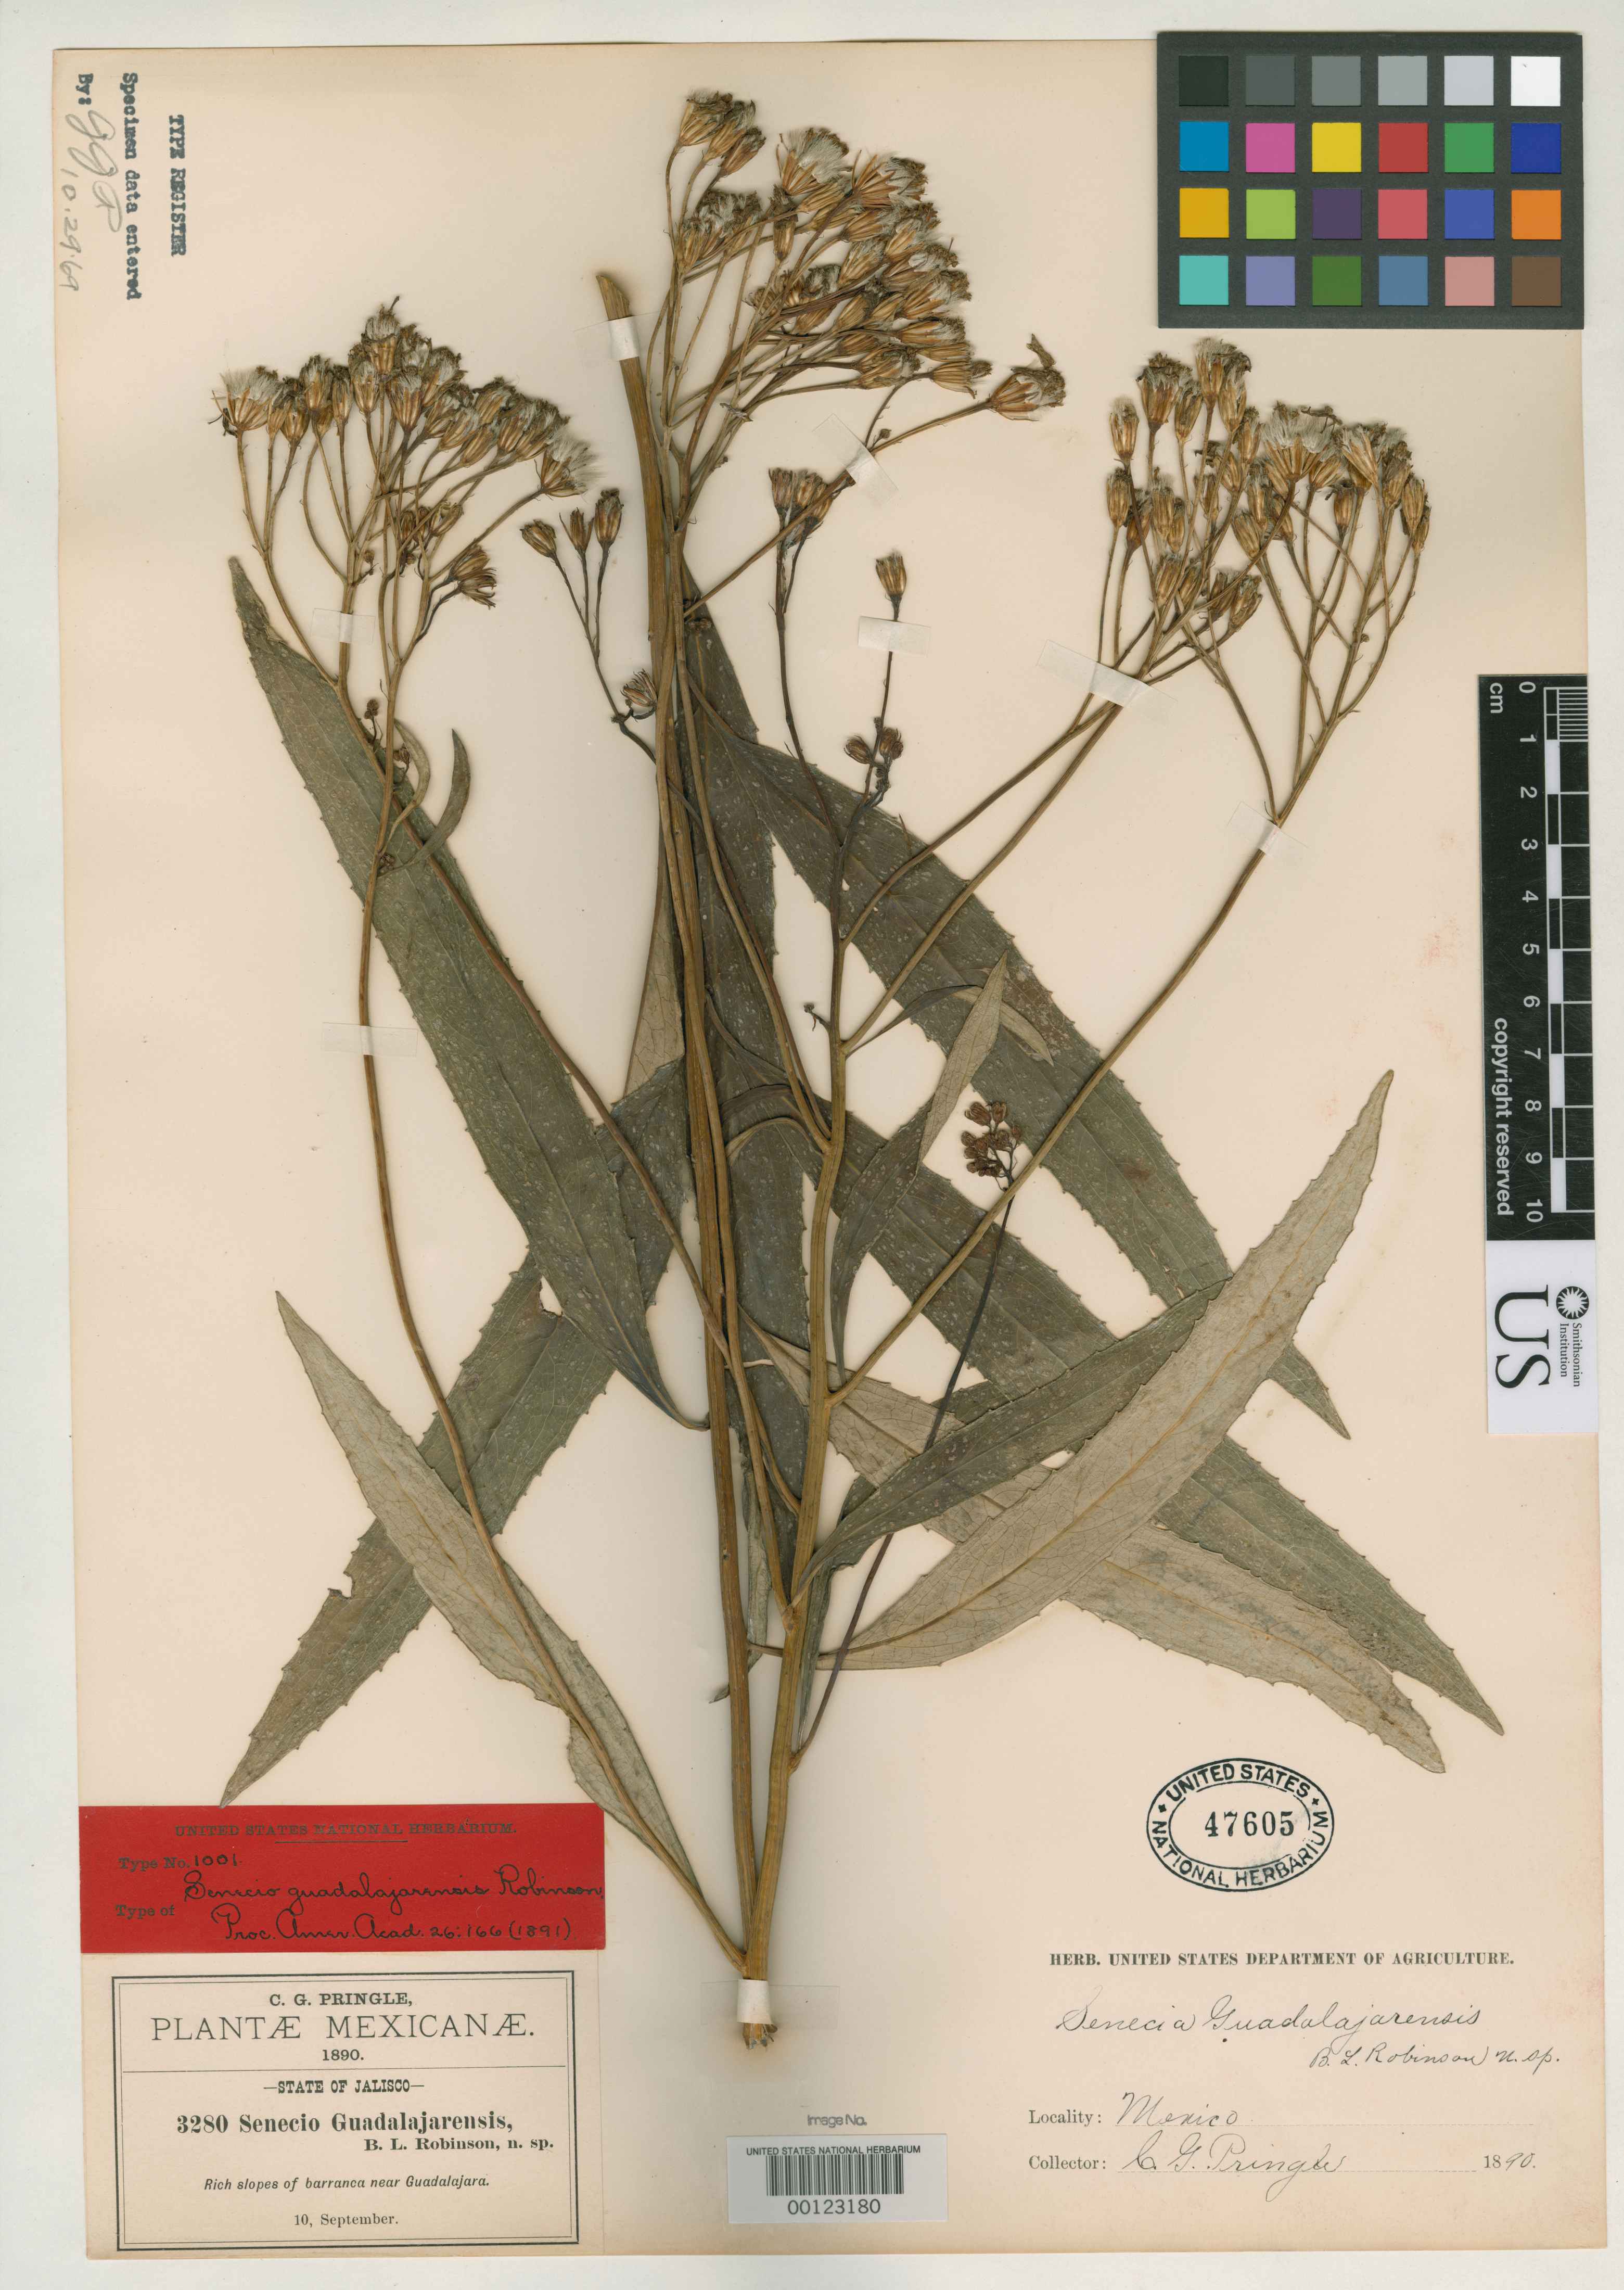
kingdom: Plantae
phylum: Tracheophyta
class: Magnoliopsida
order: Asterales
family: Asteraceae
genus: Senecio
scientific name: Senecio guadalajarensis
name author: B.L. Rob.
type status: Isotype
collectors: C. G. Pringle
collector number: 3280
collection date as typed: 10 Sep 1890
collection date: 1890-09-10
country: Mexico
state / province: Jalisco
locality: Slopes of Barranca near Guadalajara.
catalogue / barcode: US 47605